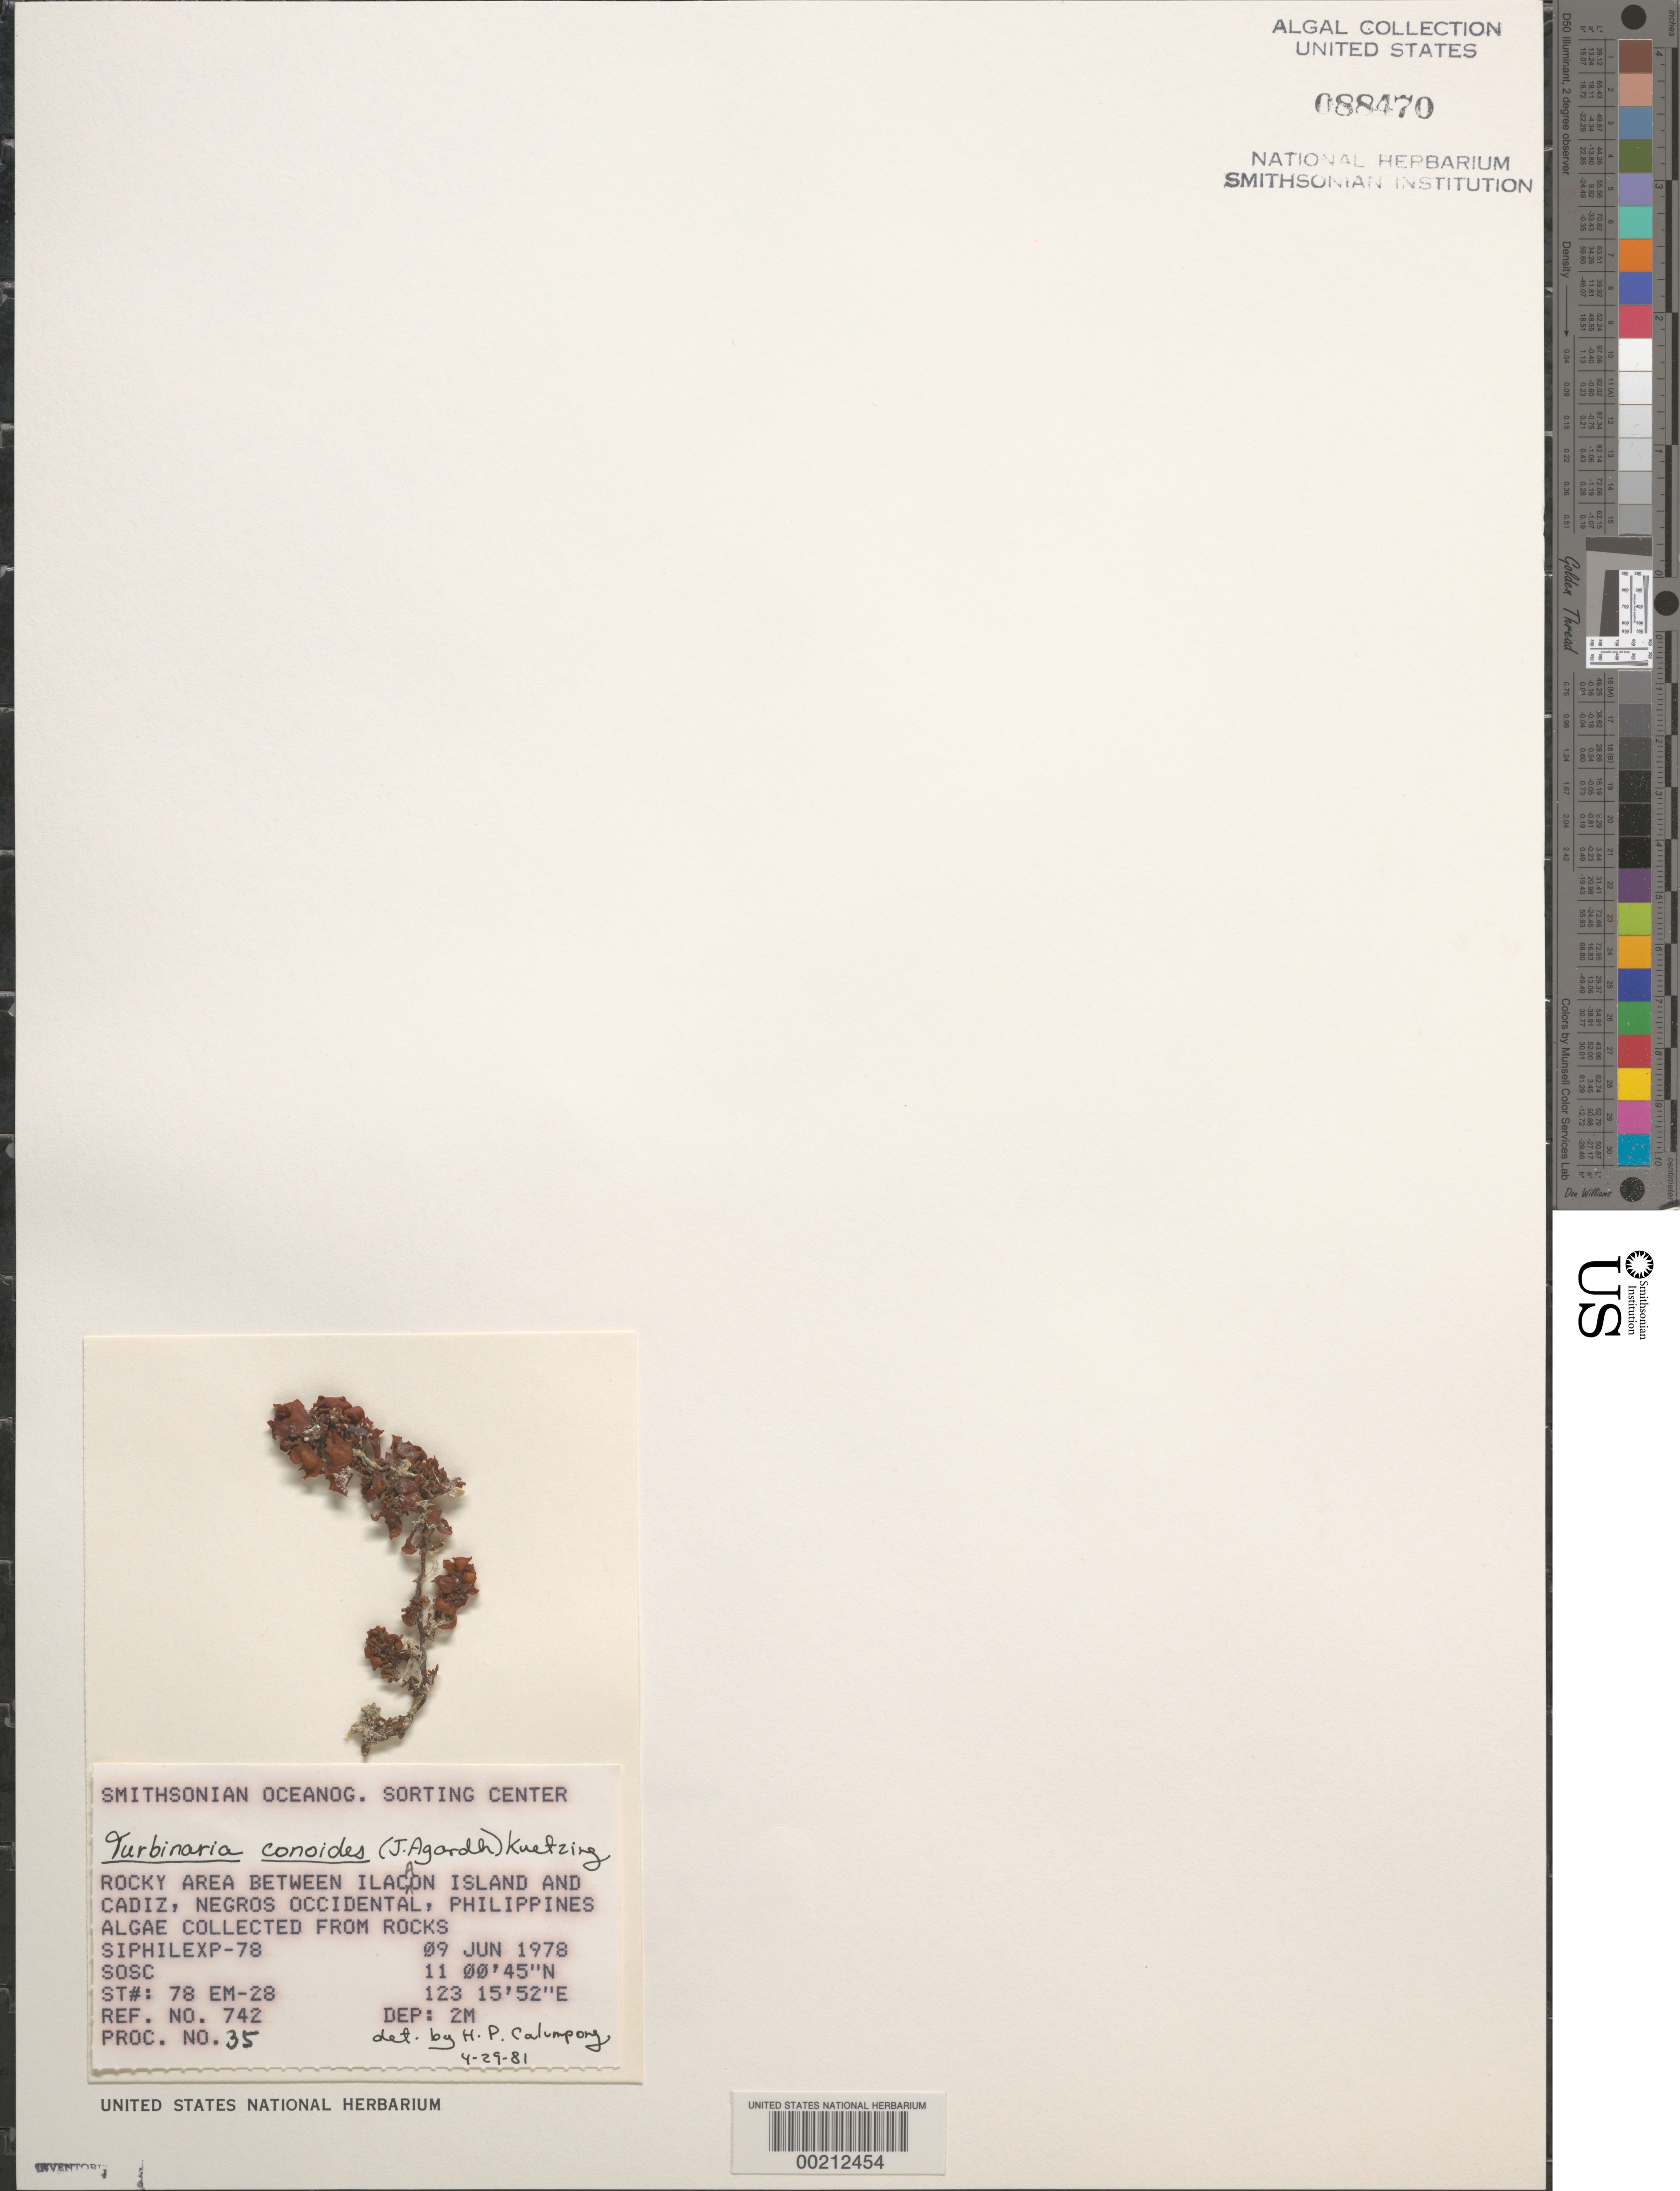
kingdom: Chromista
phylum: Ochrophyta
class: Phaeophyceae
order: Fucales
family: Sargassaceae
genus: Turbinaria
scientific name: Turbinaria conoides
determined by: Calumpong, H. P.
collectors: SOSC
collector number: Station 78 Em-28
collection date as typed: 09 Jun 1978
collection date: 1978-06-09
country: Philippines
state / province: Western Visayas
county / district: Negros Occidental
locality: Between ilacaon island & cadiz, negros occidental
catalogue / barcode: US 88470